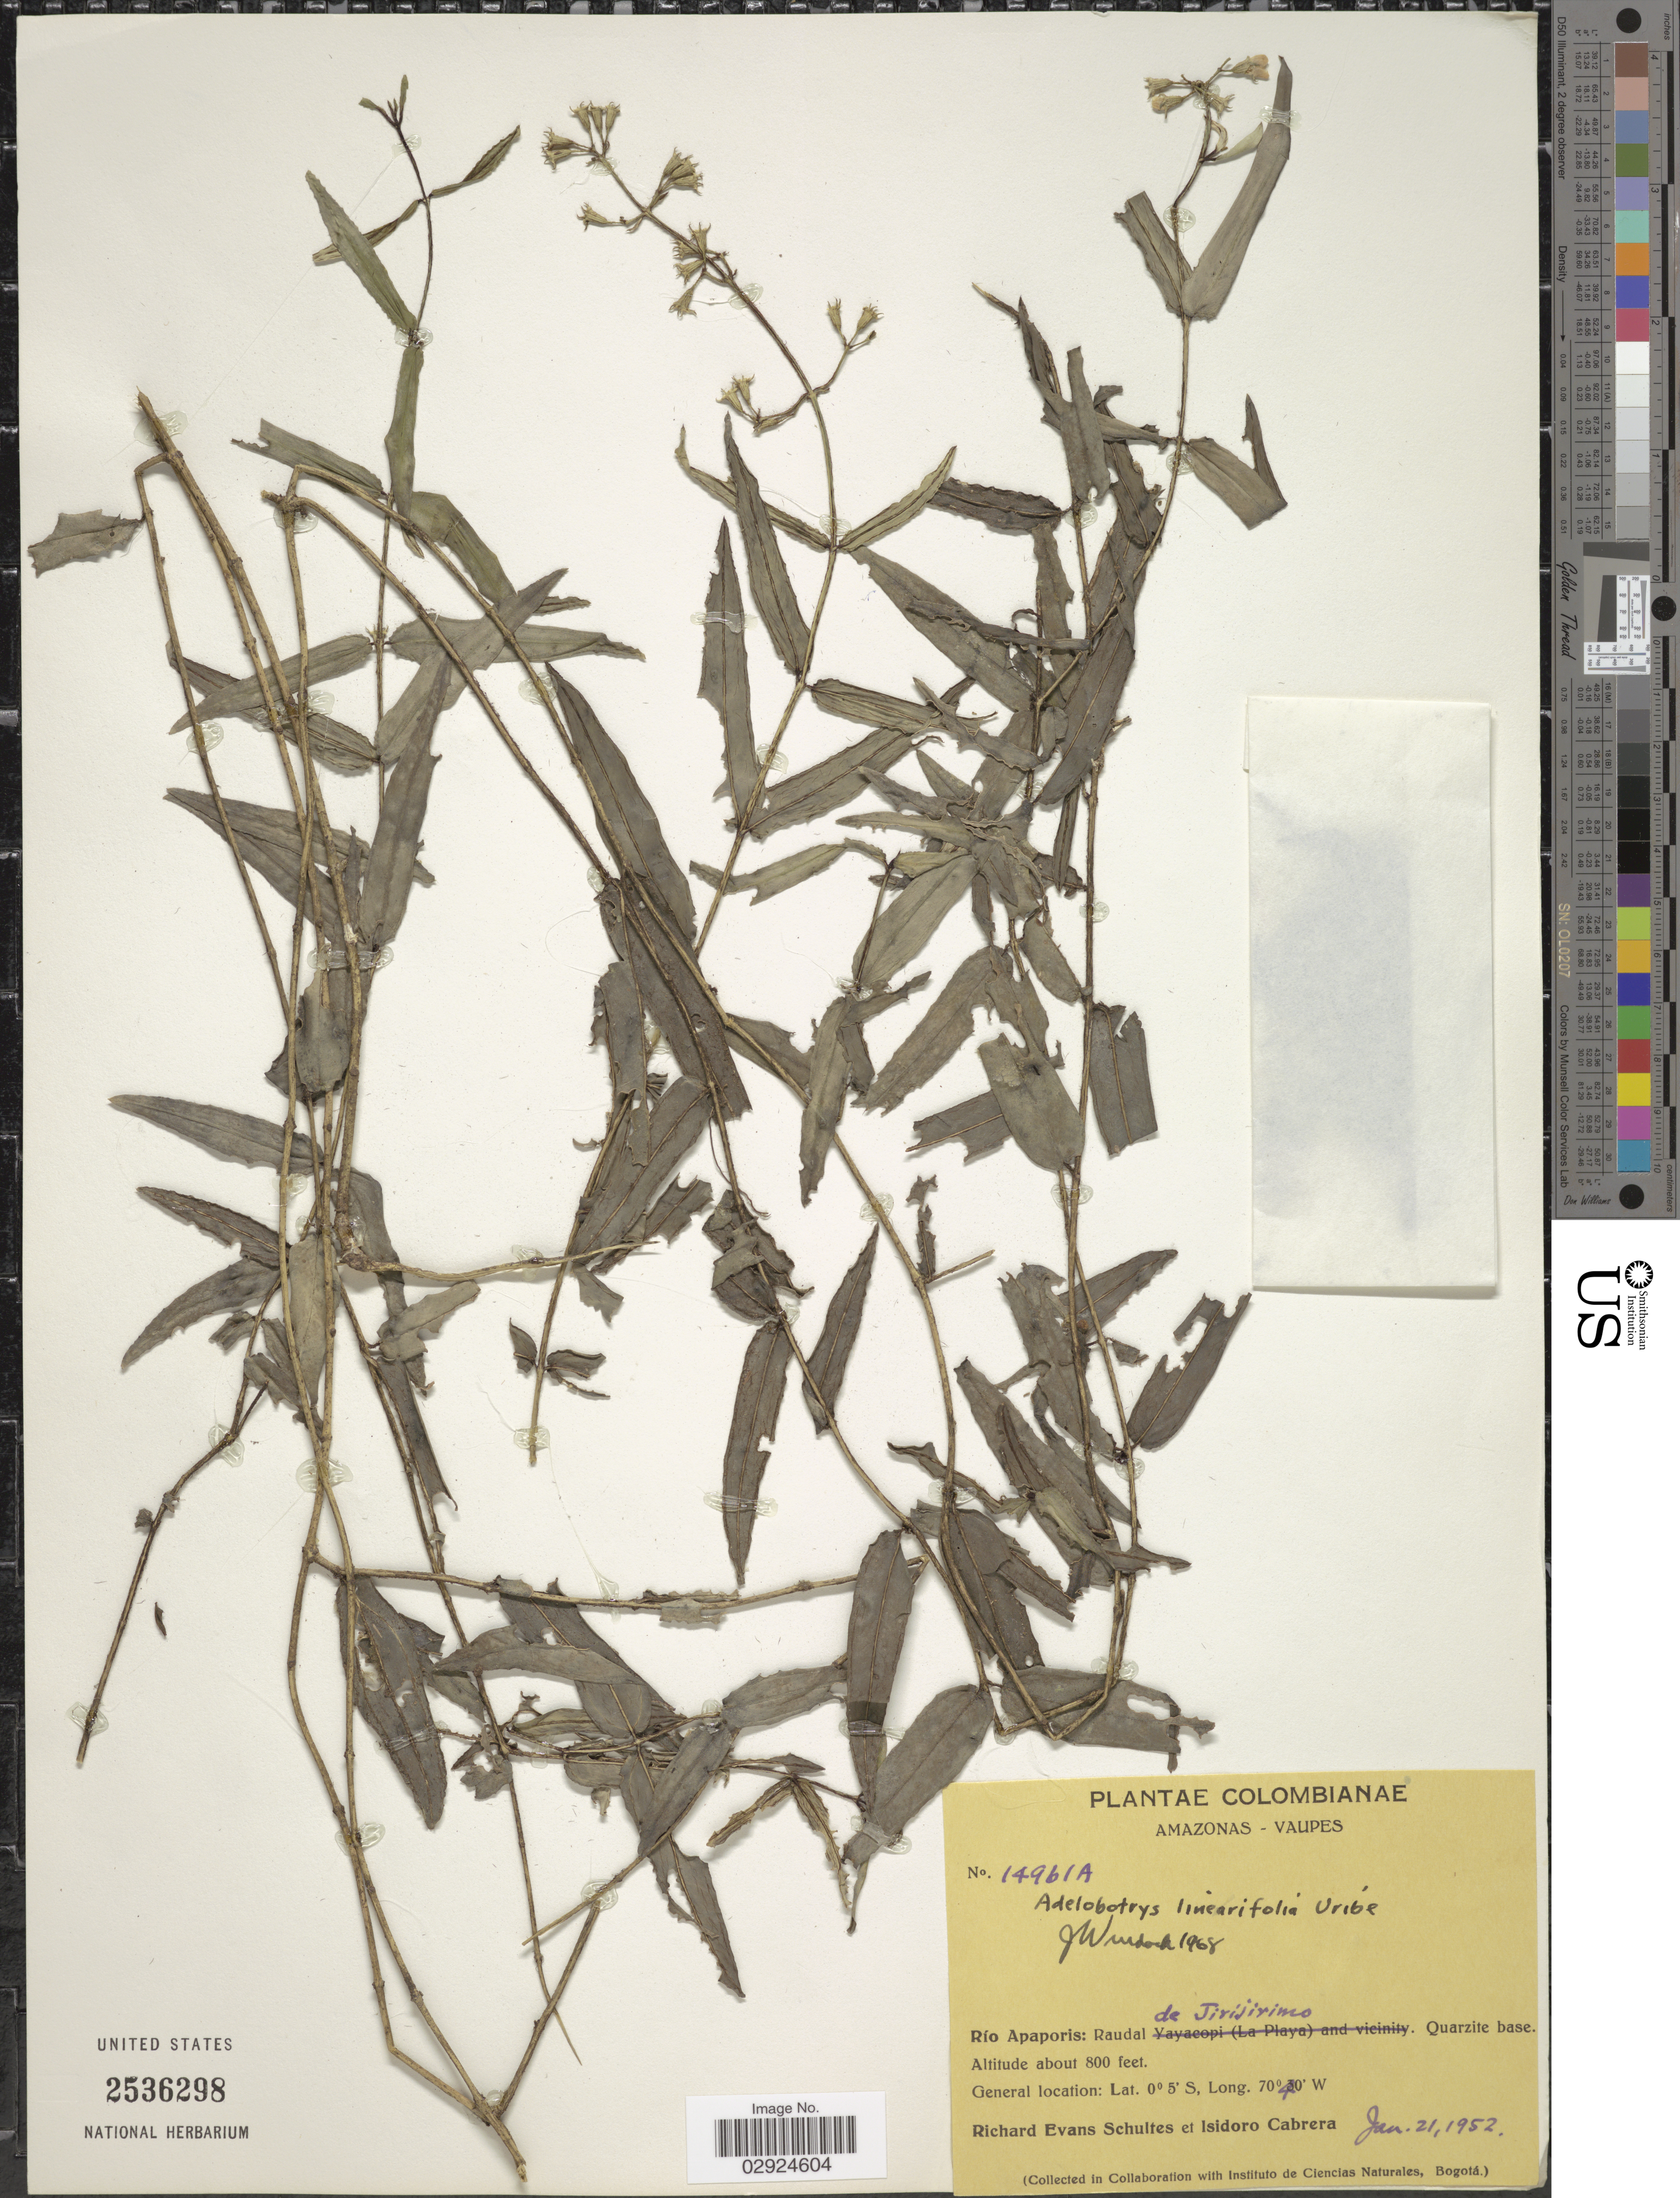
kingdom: Plantae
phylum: Tracheophyta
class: Magnoliopsida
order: Myrtales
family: Melastomataceae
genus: Adelobotrys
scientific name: Adelobotrys linearifolia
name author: L. Uribe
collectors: R. E. Schultes & I. Cabrera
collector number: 14961A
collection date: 1952-01-21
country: Colombia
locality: Amazonas-Vaupes. Río Apaporis: Raudal de Jirijirimo. Quarzite base.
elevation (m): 244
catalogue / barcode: US 2536298